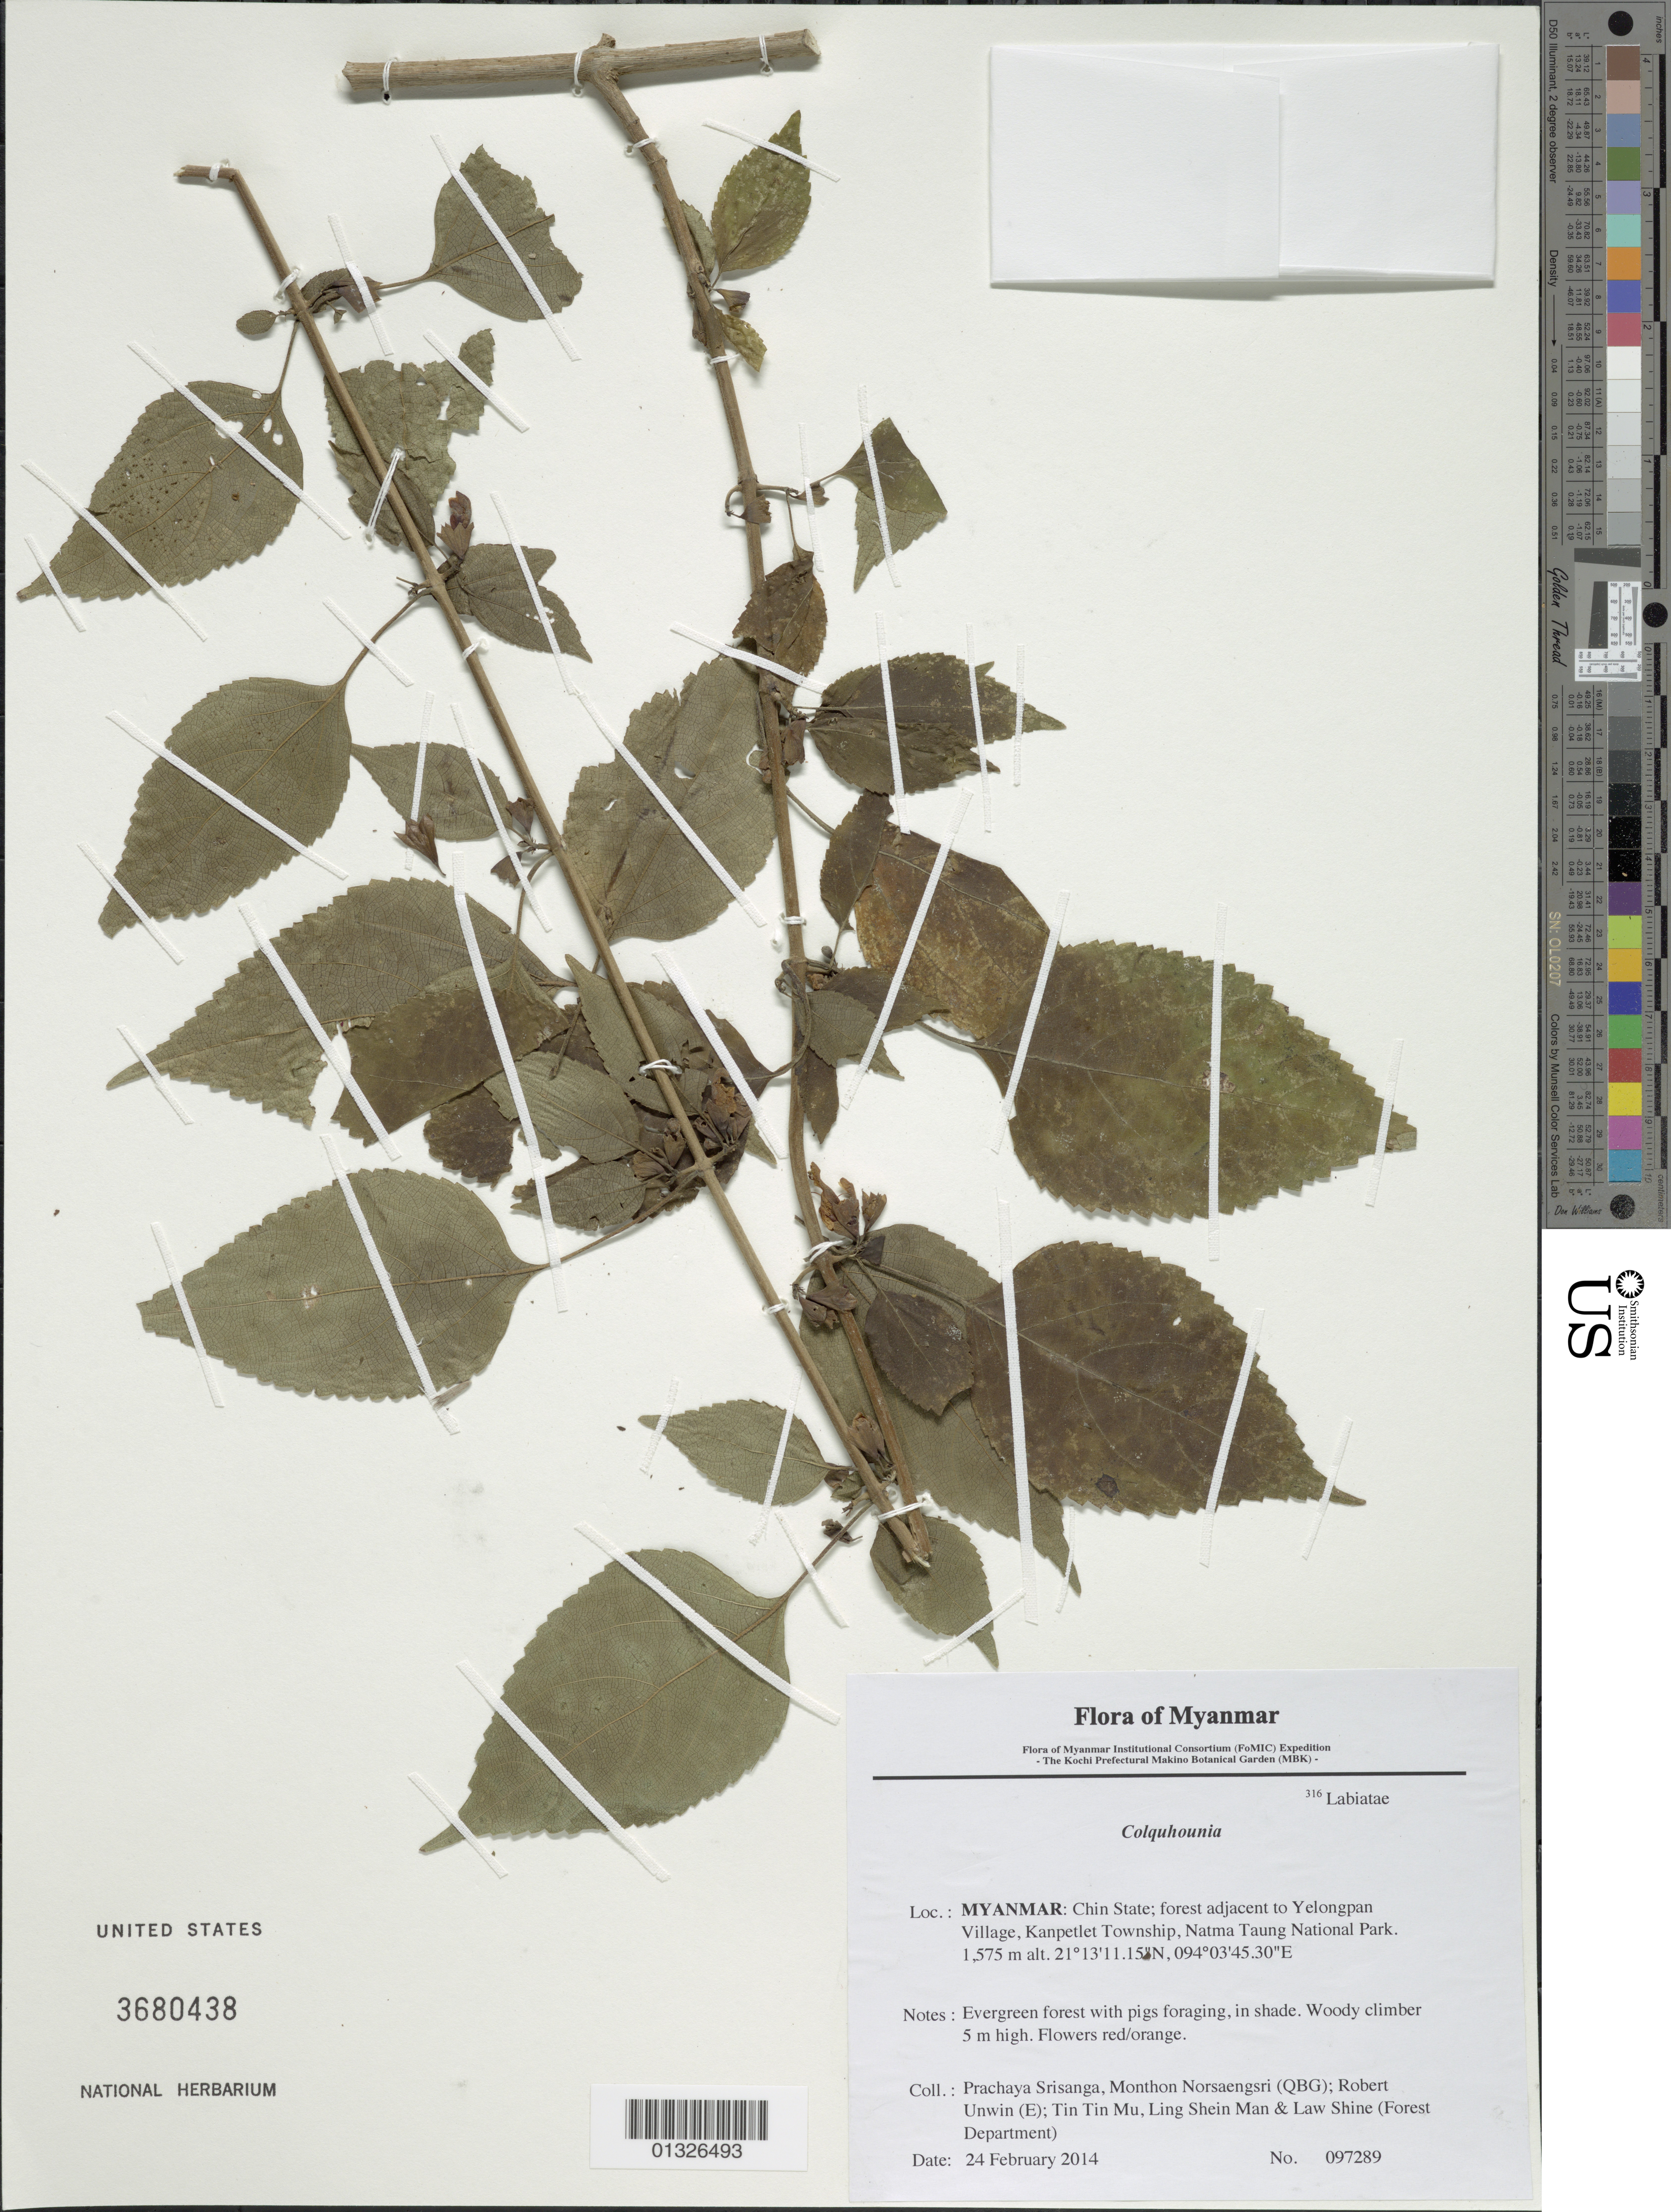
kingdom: Plantae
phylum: Tracheophyta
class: Magnoliopsida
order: Lamiales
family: Lamiaceae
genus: Colquhounia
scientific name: Colquhounia sp.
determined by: Suddee, S.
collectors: P. Srisanga, M. Norsaengsri, R. Unwin, Tin Tin Mu, Ling Shein Man & L. Shine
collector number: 97289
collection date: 2014-02-24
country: Myanmar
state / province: Chin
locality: Forest adjacent to Yelongpan Village, Kanpetlet Township, Natma Taung National Park.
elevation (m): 1575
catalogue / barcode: US 3680438